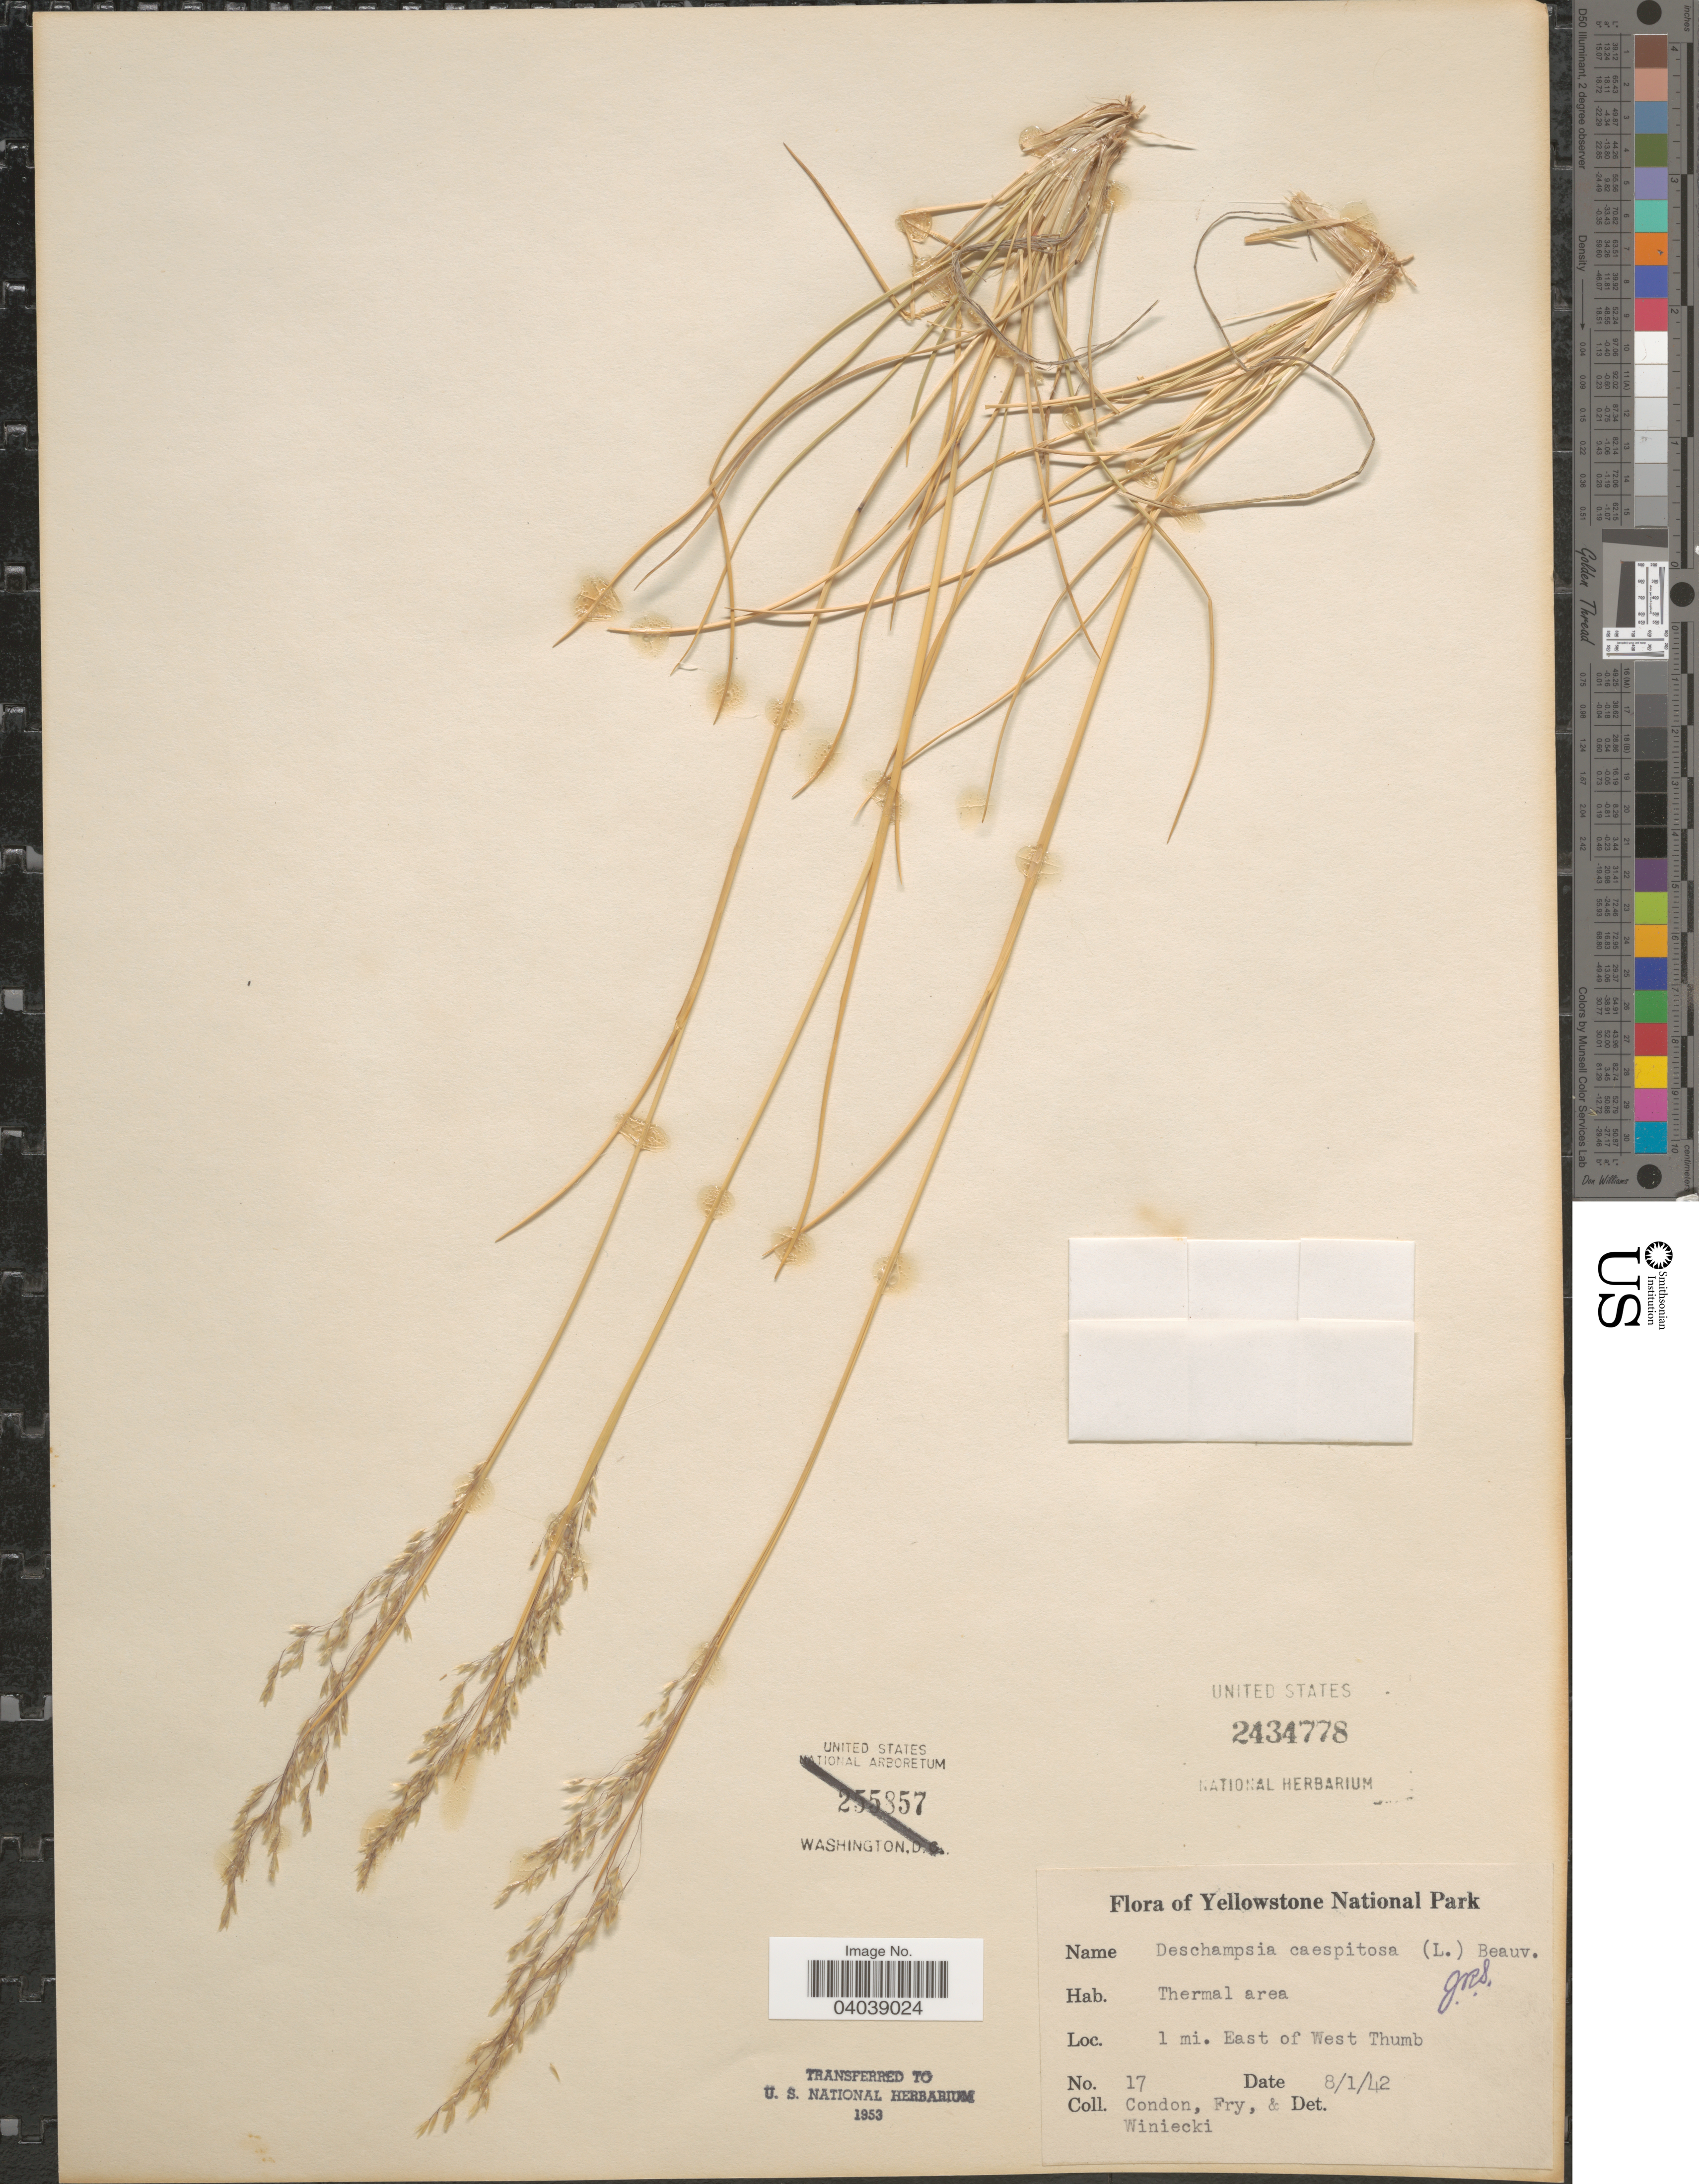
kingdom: Plantae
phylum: Tracheophyta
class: Liliopsida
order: Poales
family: Poaceae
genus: Deschampsia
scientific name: Deschampsia cespitosa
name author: (L.) P. Beauv.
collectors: Condon, -. Fry & Winiecki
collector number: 17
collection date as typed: Transcribed d/m/y: 1/8/42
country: United States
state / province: Wyoming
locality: Yellowstone National Park. Thermal area, 1 mi. East of West Thumb.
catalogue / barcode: US 2434778